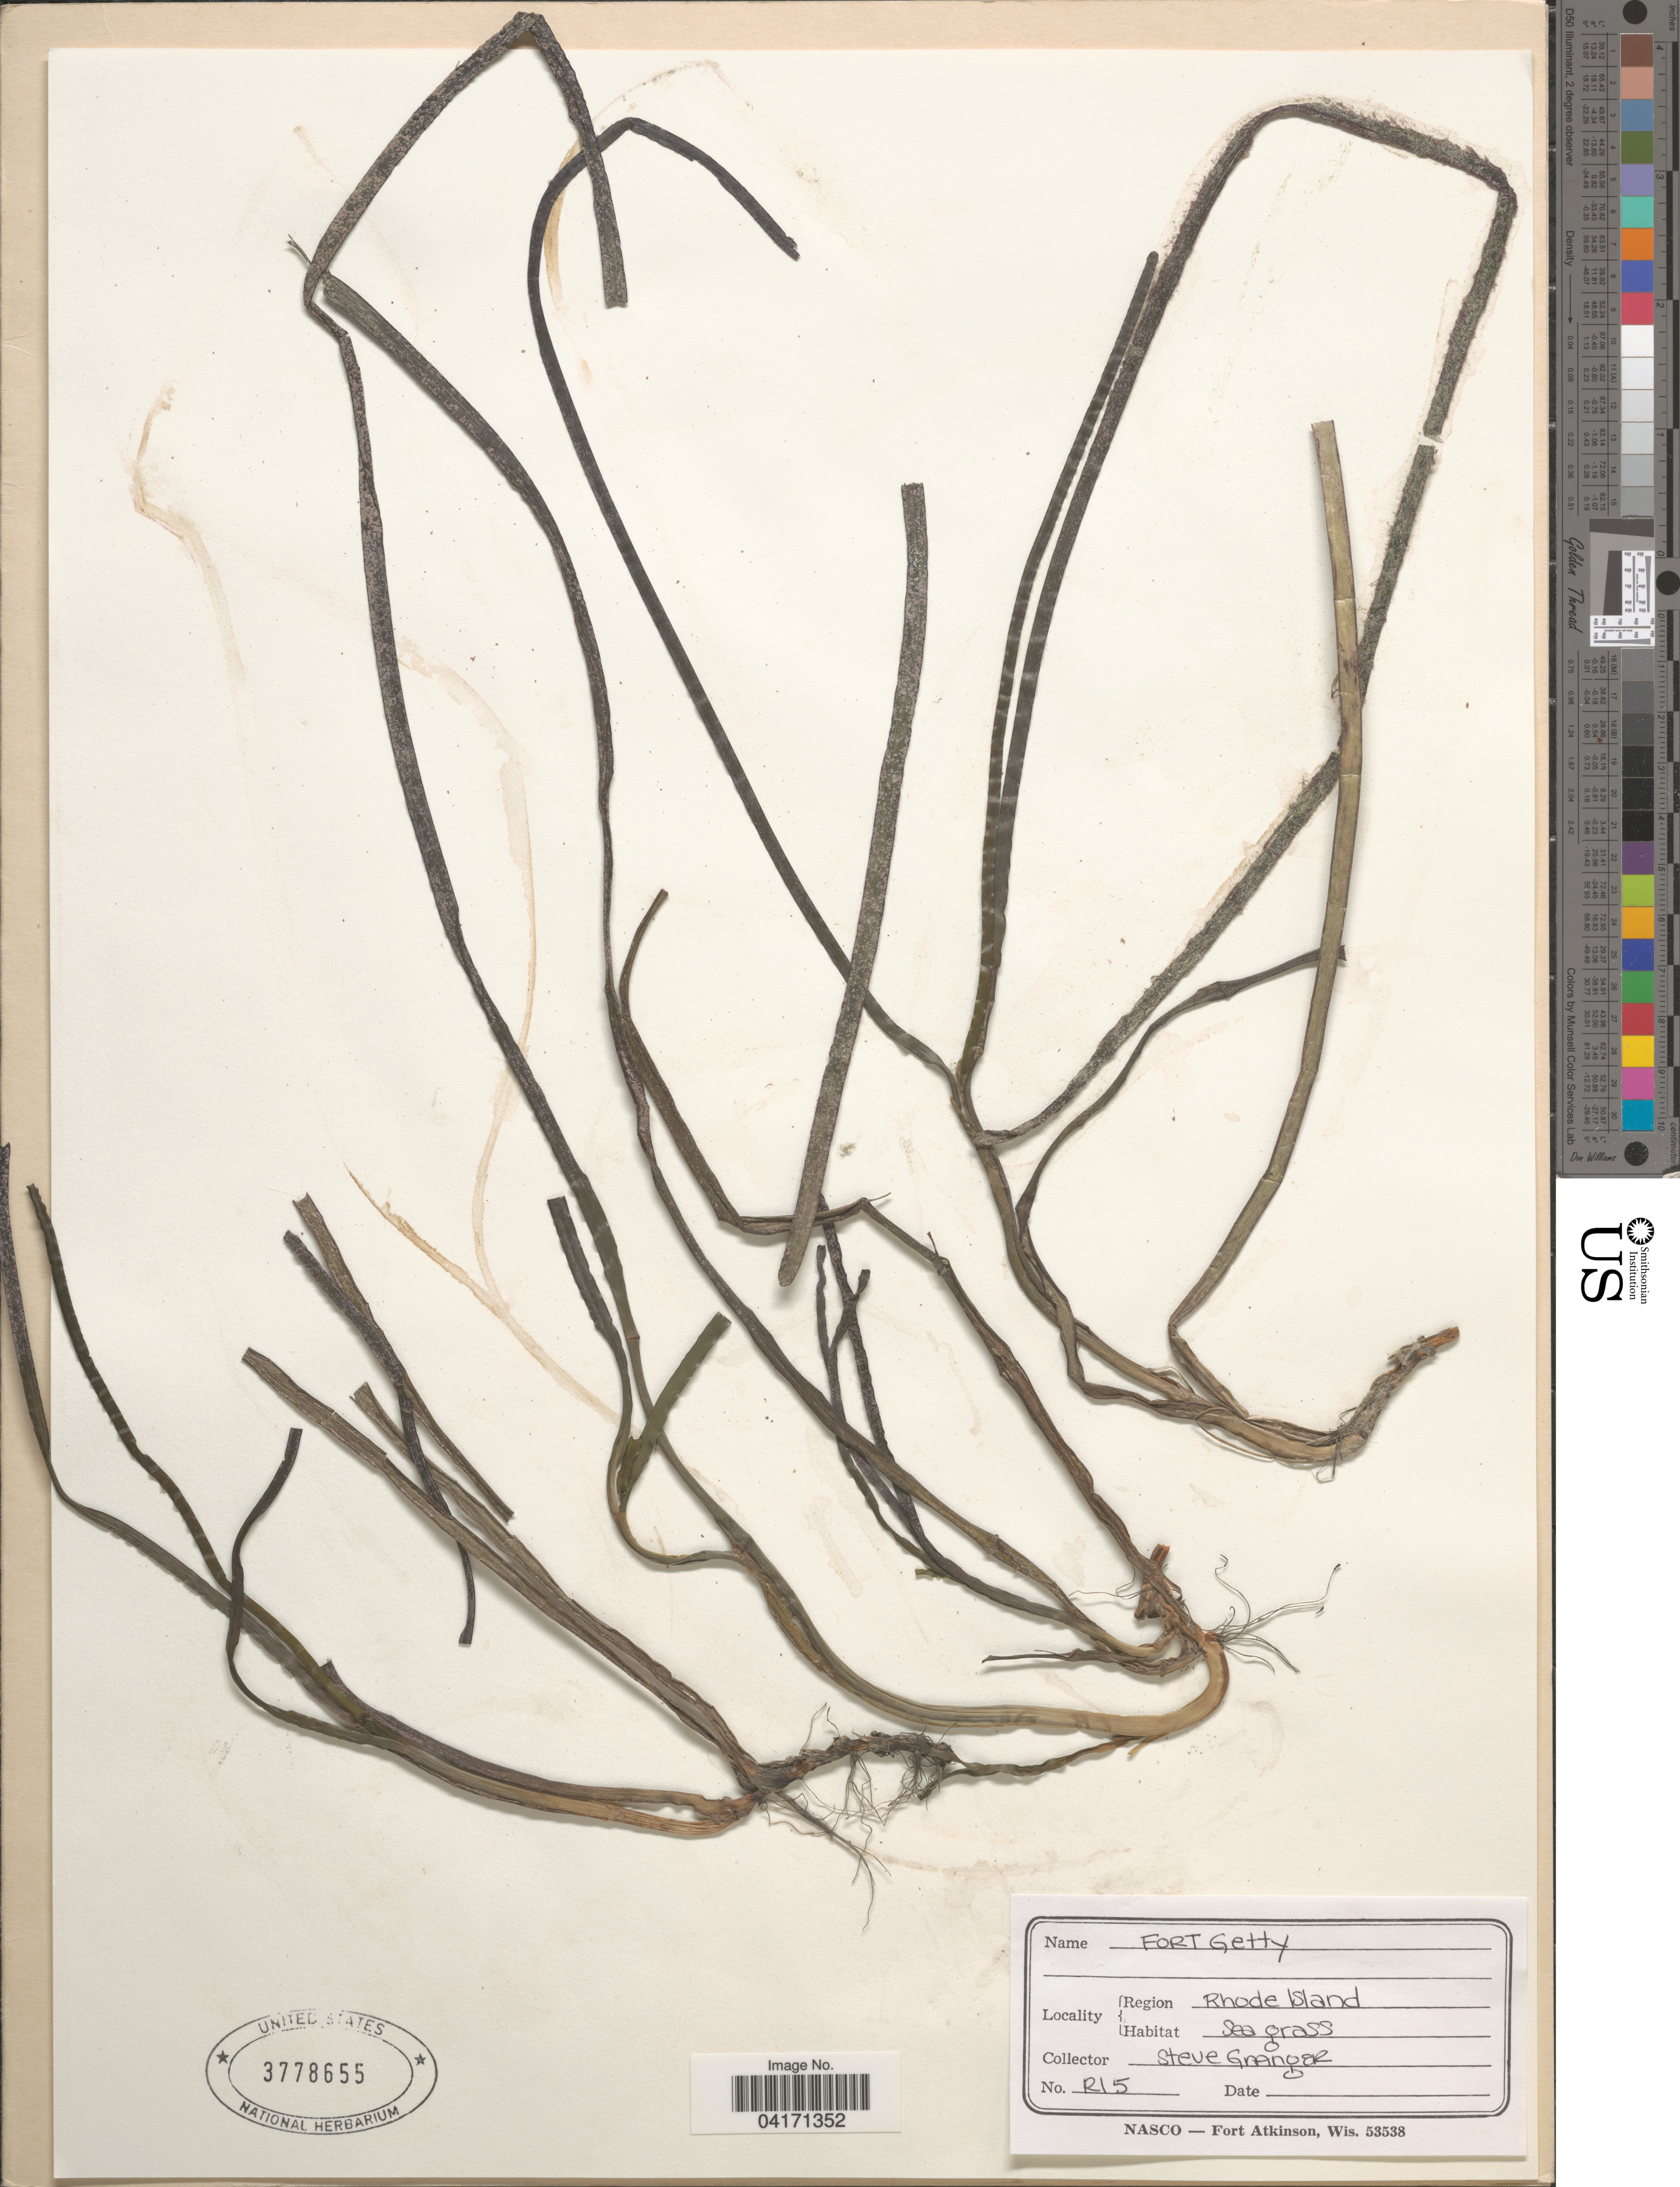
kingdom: Plantae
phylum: Tracheophyta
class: Liliopsida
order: Alismatales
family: Zosteraceae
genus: Zostera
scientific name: Zostera marina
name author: L.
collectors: S. Granger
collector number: RI5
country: United States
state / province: Rhode Island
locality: Fort Getty. Region Rhode Island.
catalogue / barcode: US 3778655